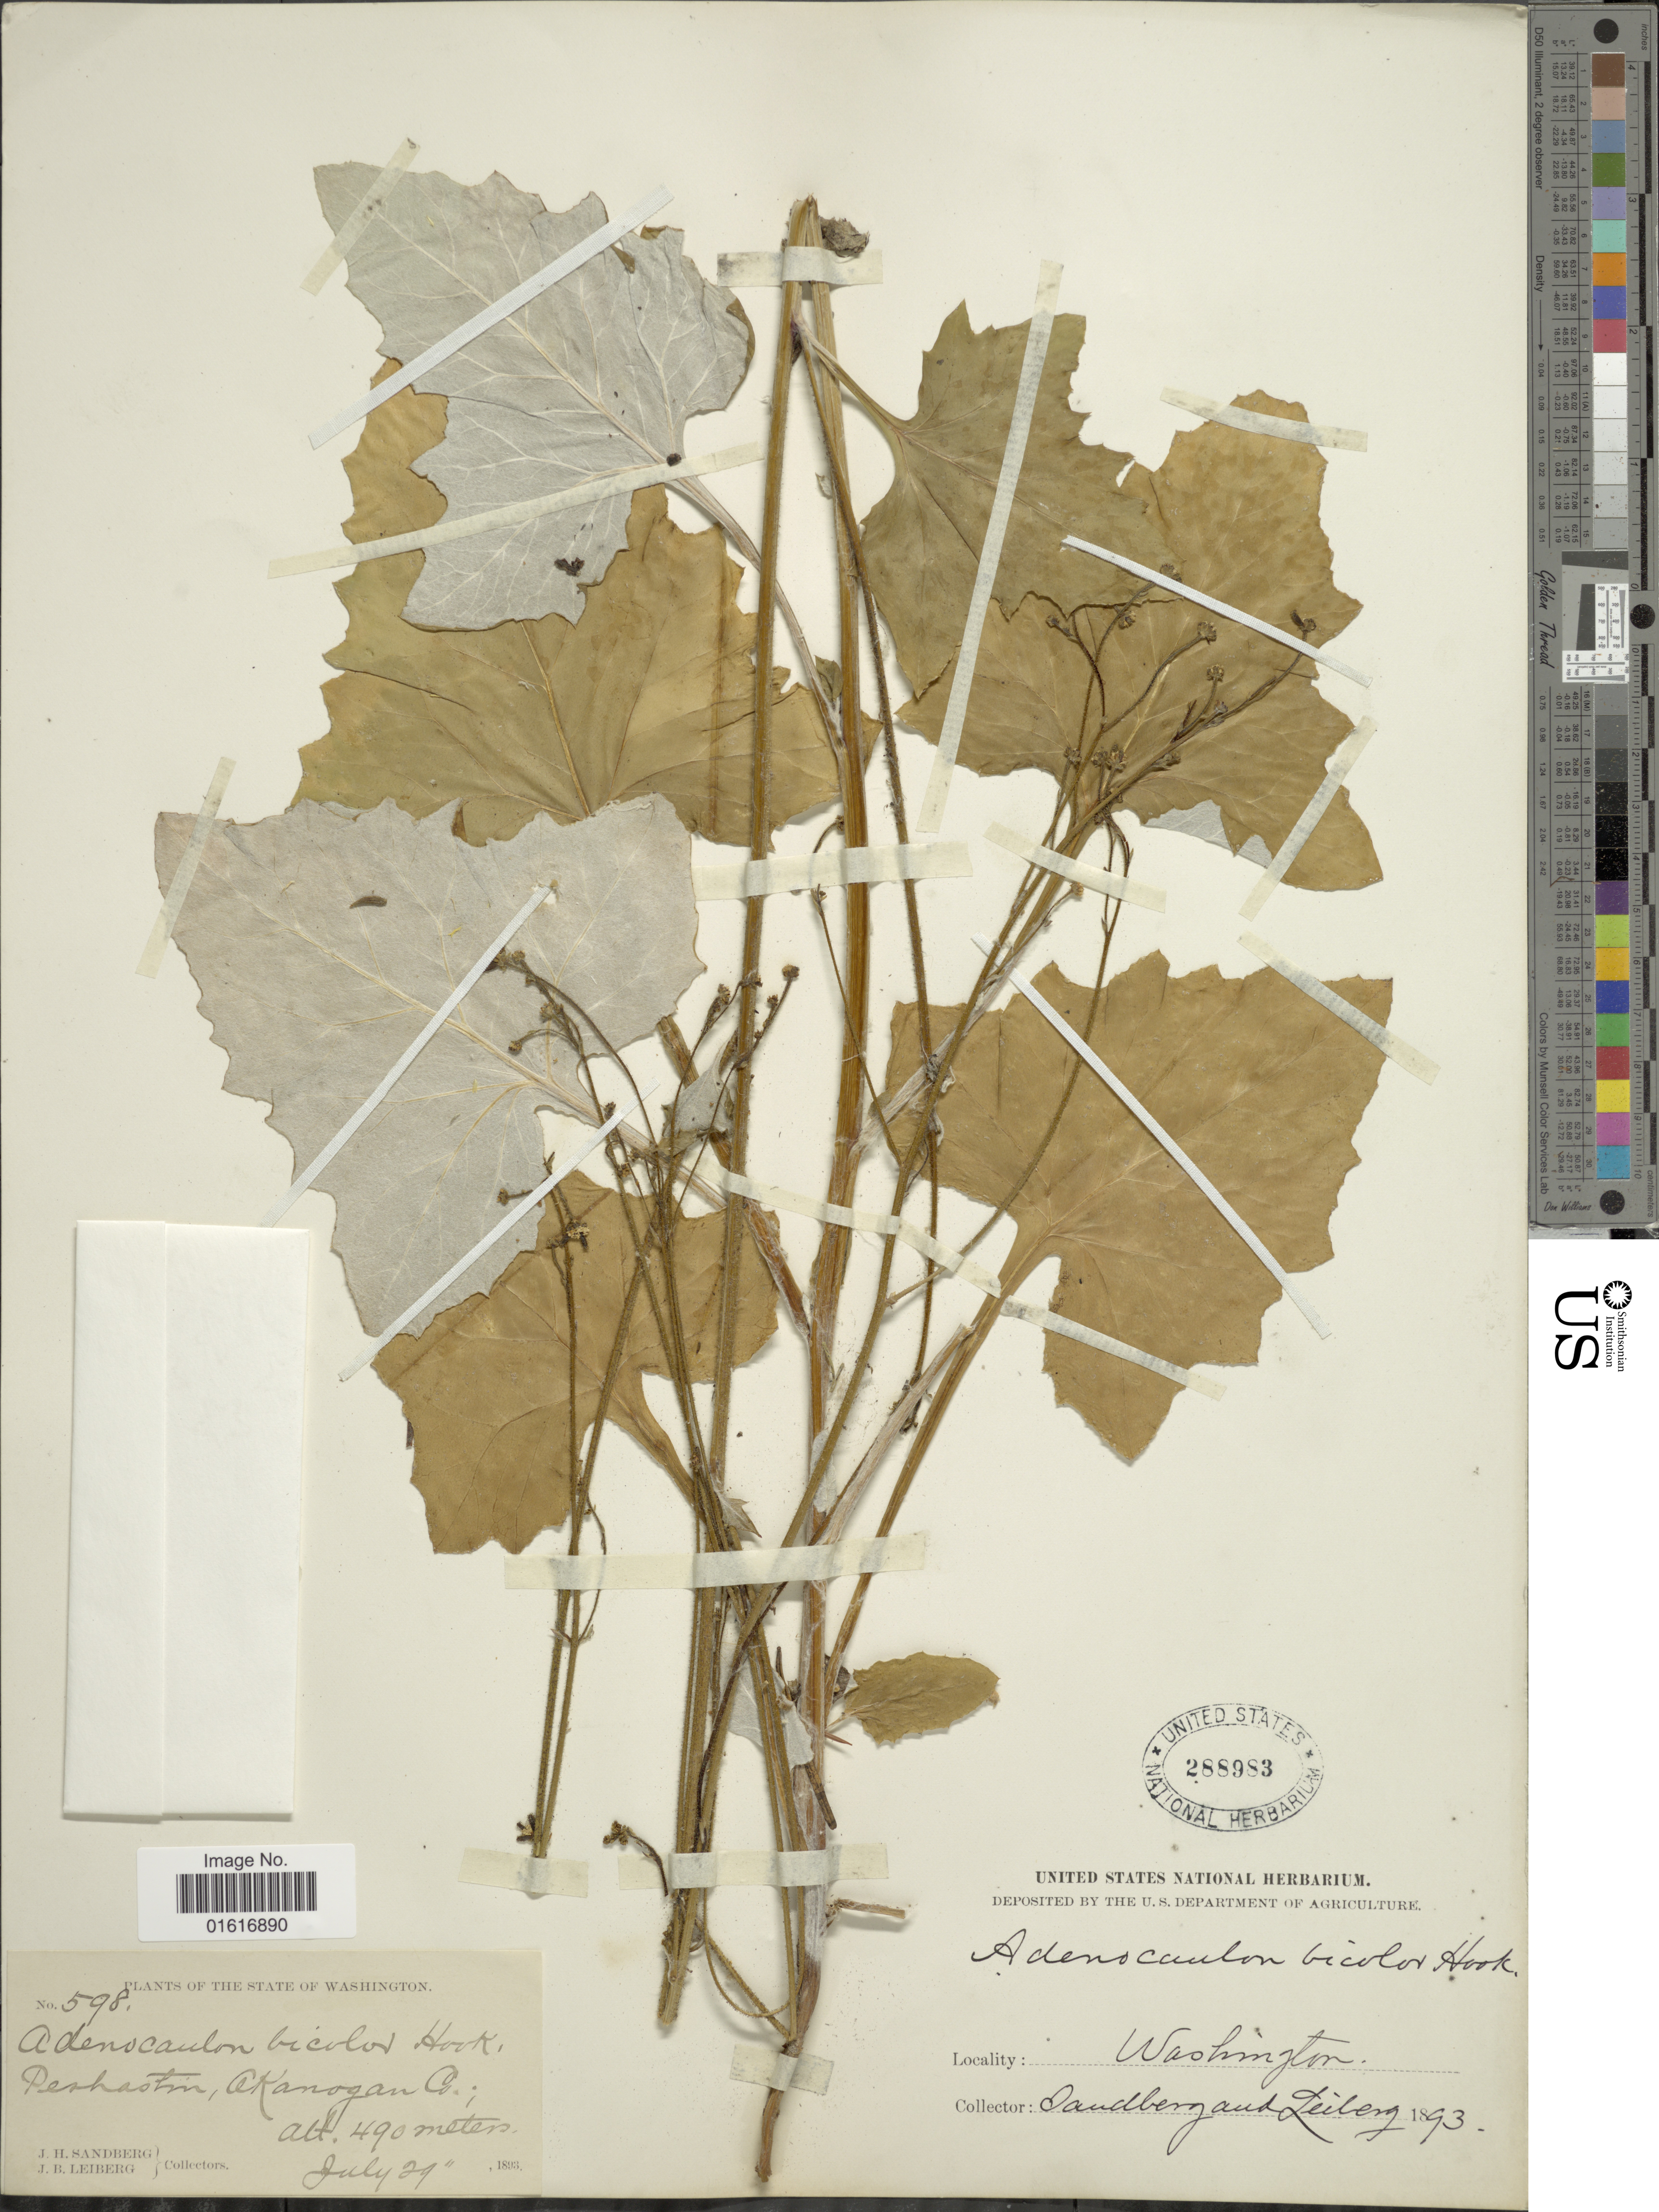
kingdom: Plantae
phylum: Tracheophyta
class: Magnoliopsida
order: Asterales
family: Asteraceae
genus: Adenocaulon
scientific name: Adenocaulon bicolor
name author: Hook.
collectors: J. H. Sandberg & J. B. Leiberg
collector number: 598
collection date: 1893-07-29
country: United States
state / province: Washington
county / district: Okanogan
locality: Peshastin, Okanogan Co.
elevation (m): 490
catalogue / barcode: US 288983